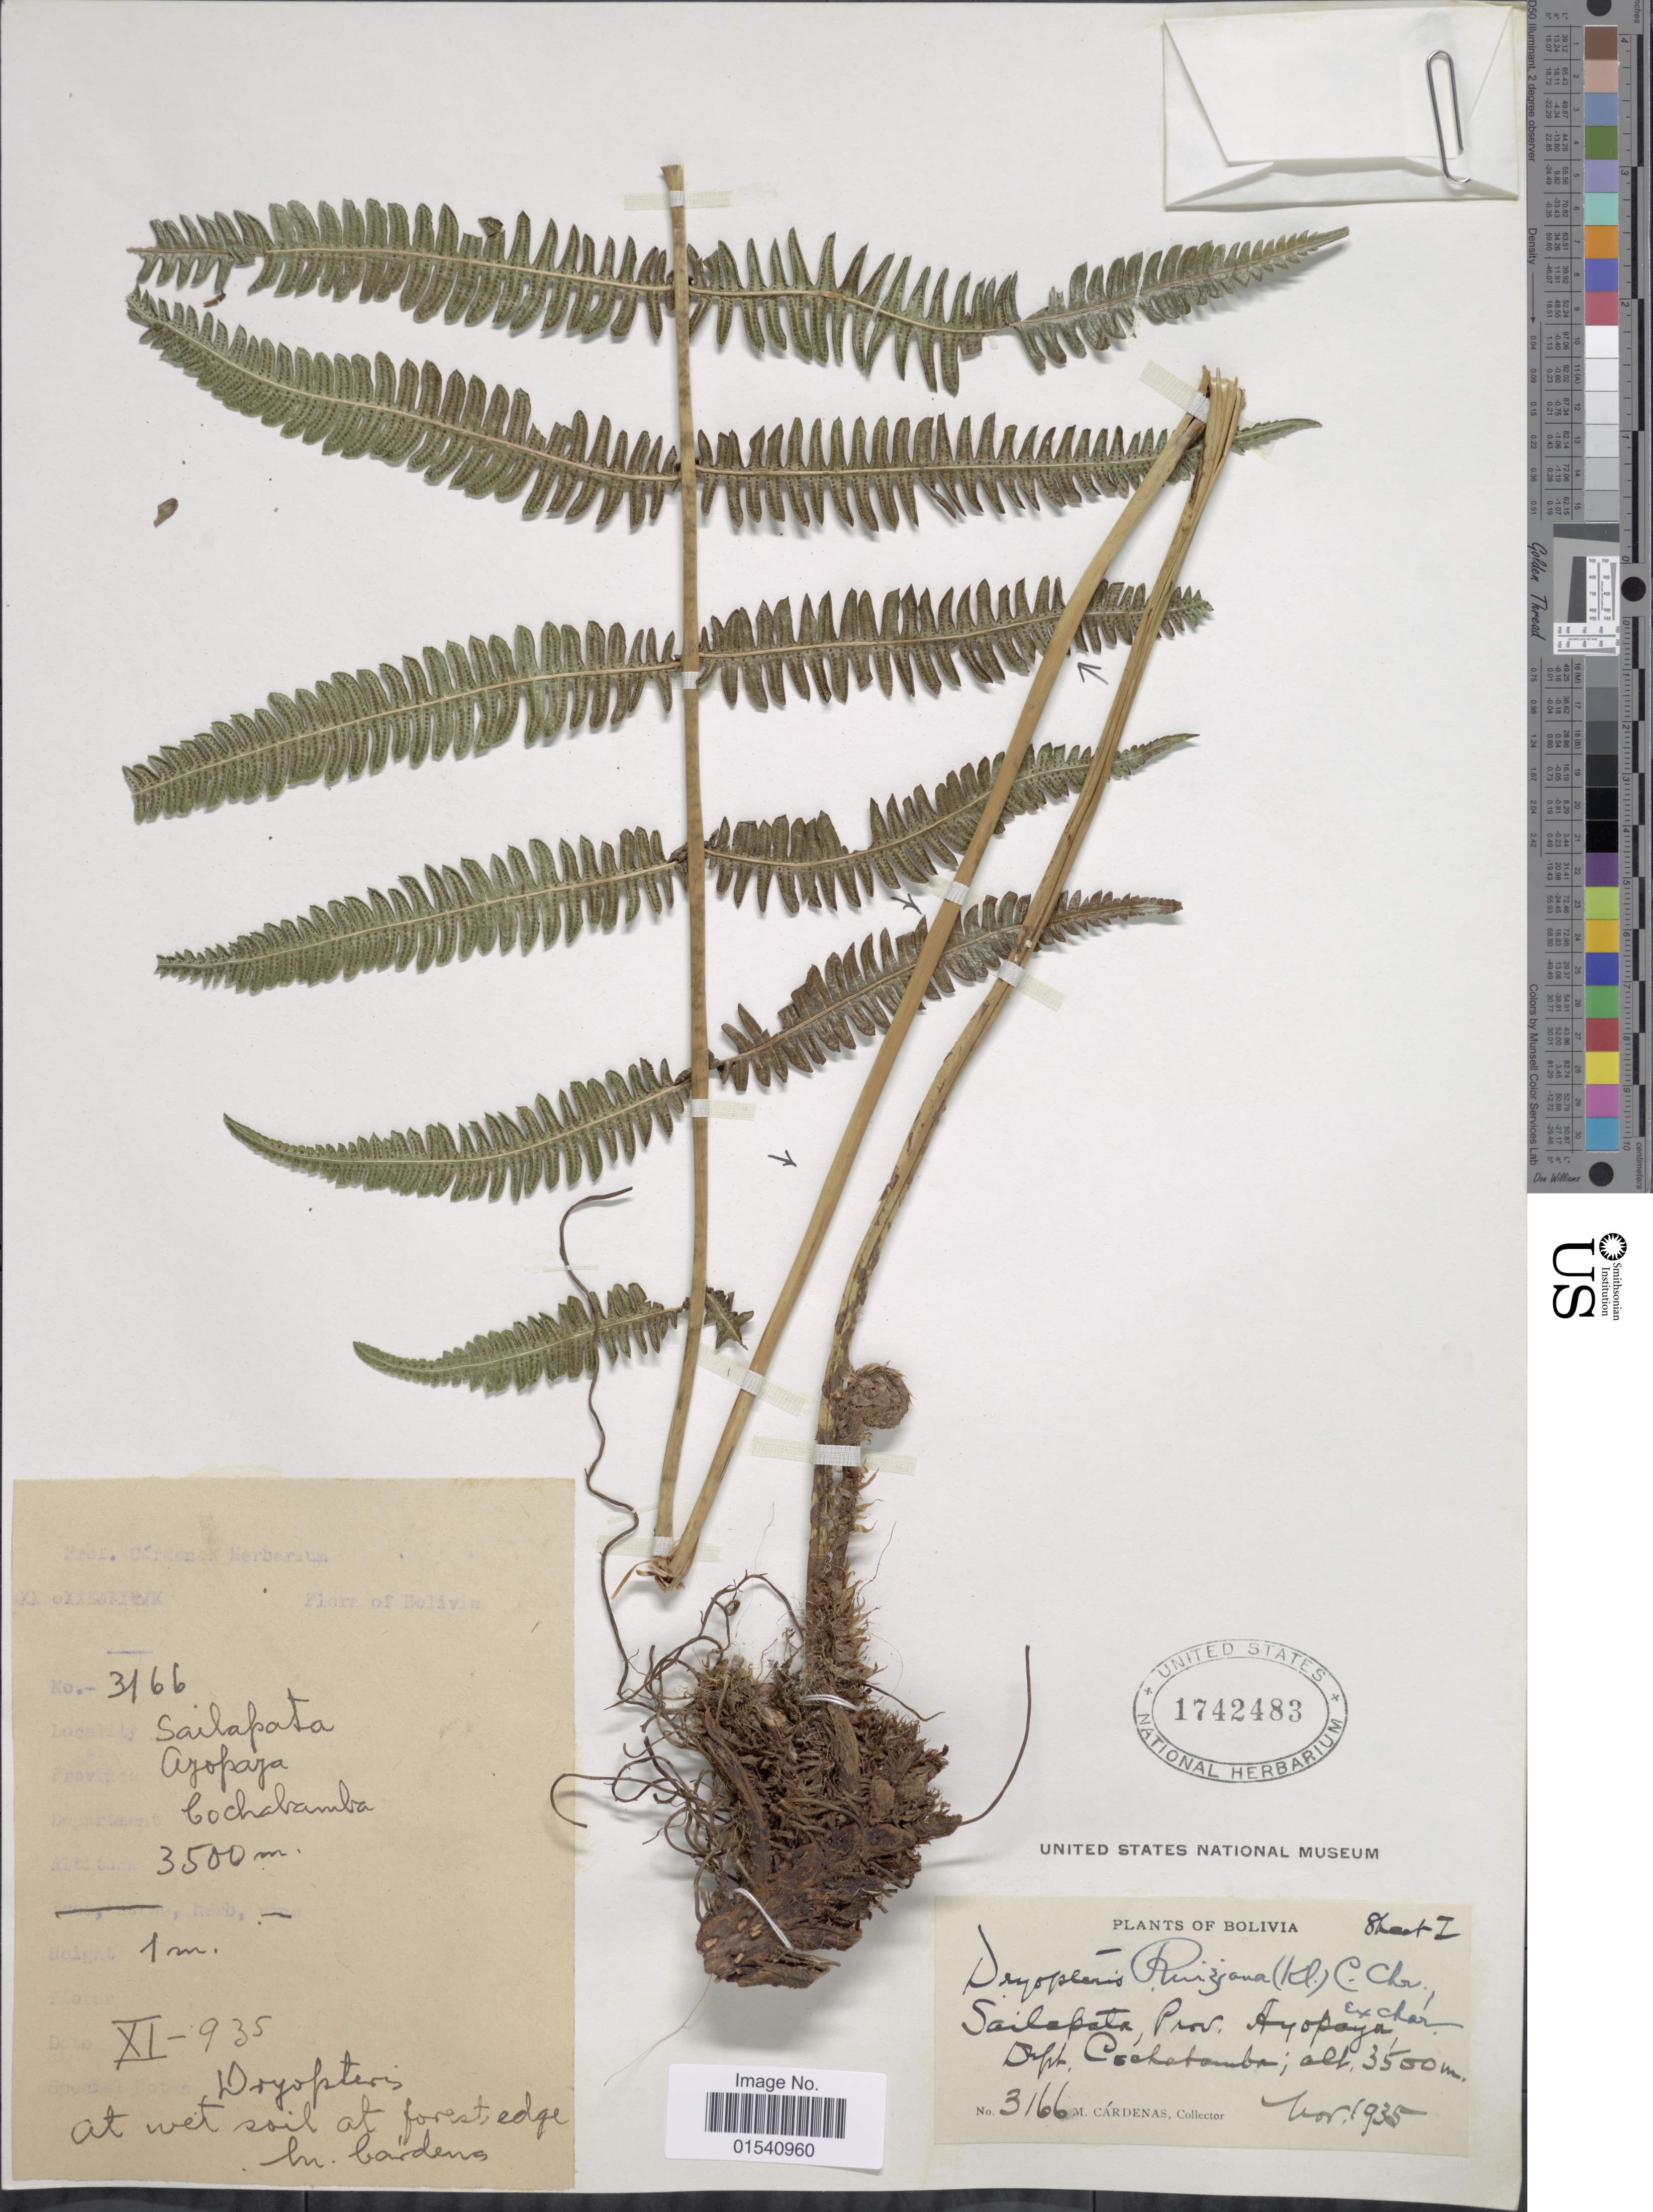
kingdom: Plantae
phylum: Tracheophyta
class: Polypodiopsida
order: Polypodiales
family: Thelypteridaceae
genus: Amauropelta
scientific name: Amauropelta ruiziana (Klotzsch) comb. nov., ined 2015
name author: (Klotzsch)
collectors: M. Cárdenas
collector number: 3166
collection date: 1935-11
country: Bolivia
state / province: Cochabamba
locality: Sailapata, Prov. Ajopaya, Dept. Cochabamba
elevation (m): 3500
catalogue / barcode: US 1742483